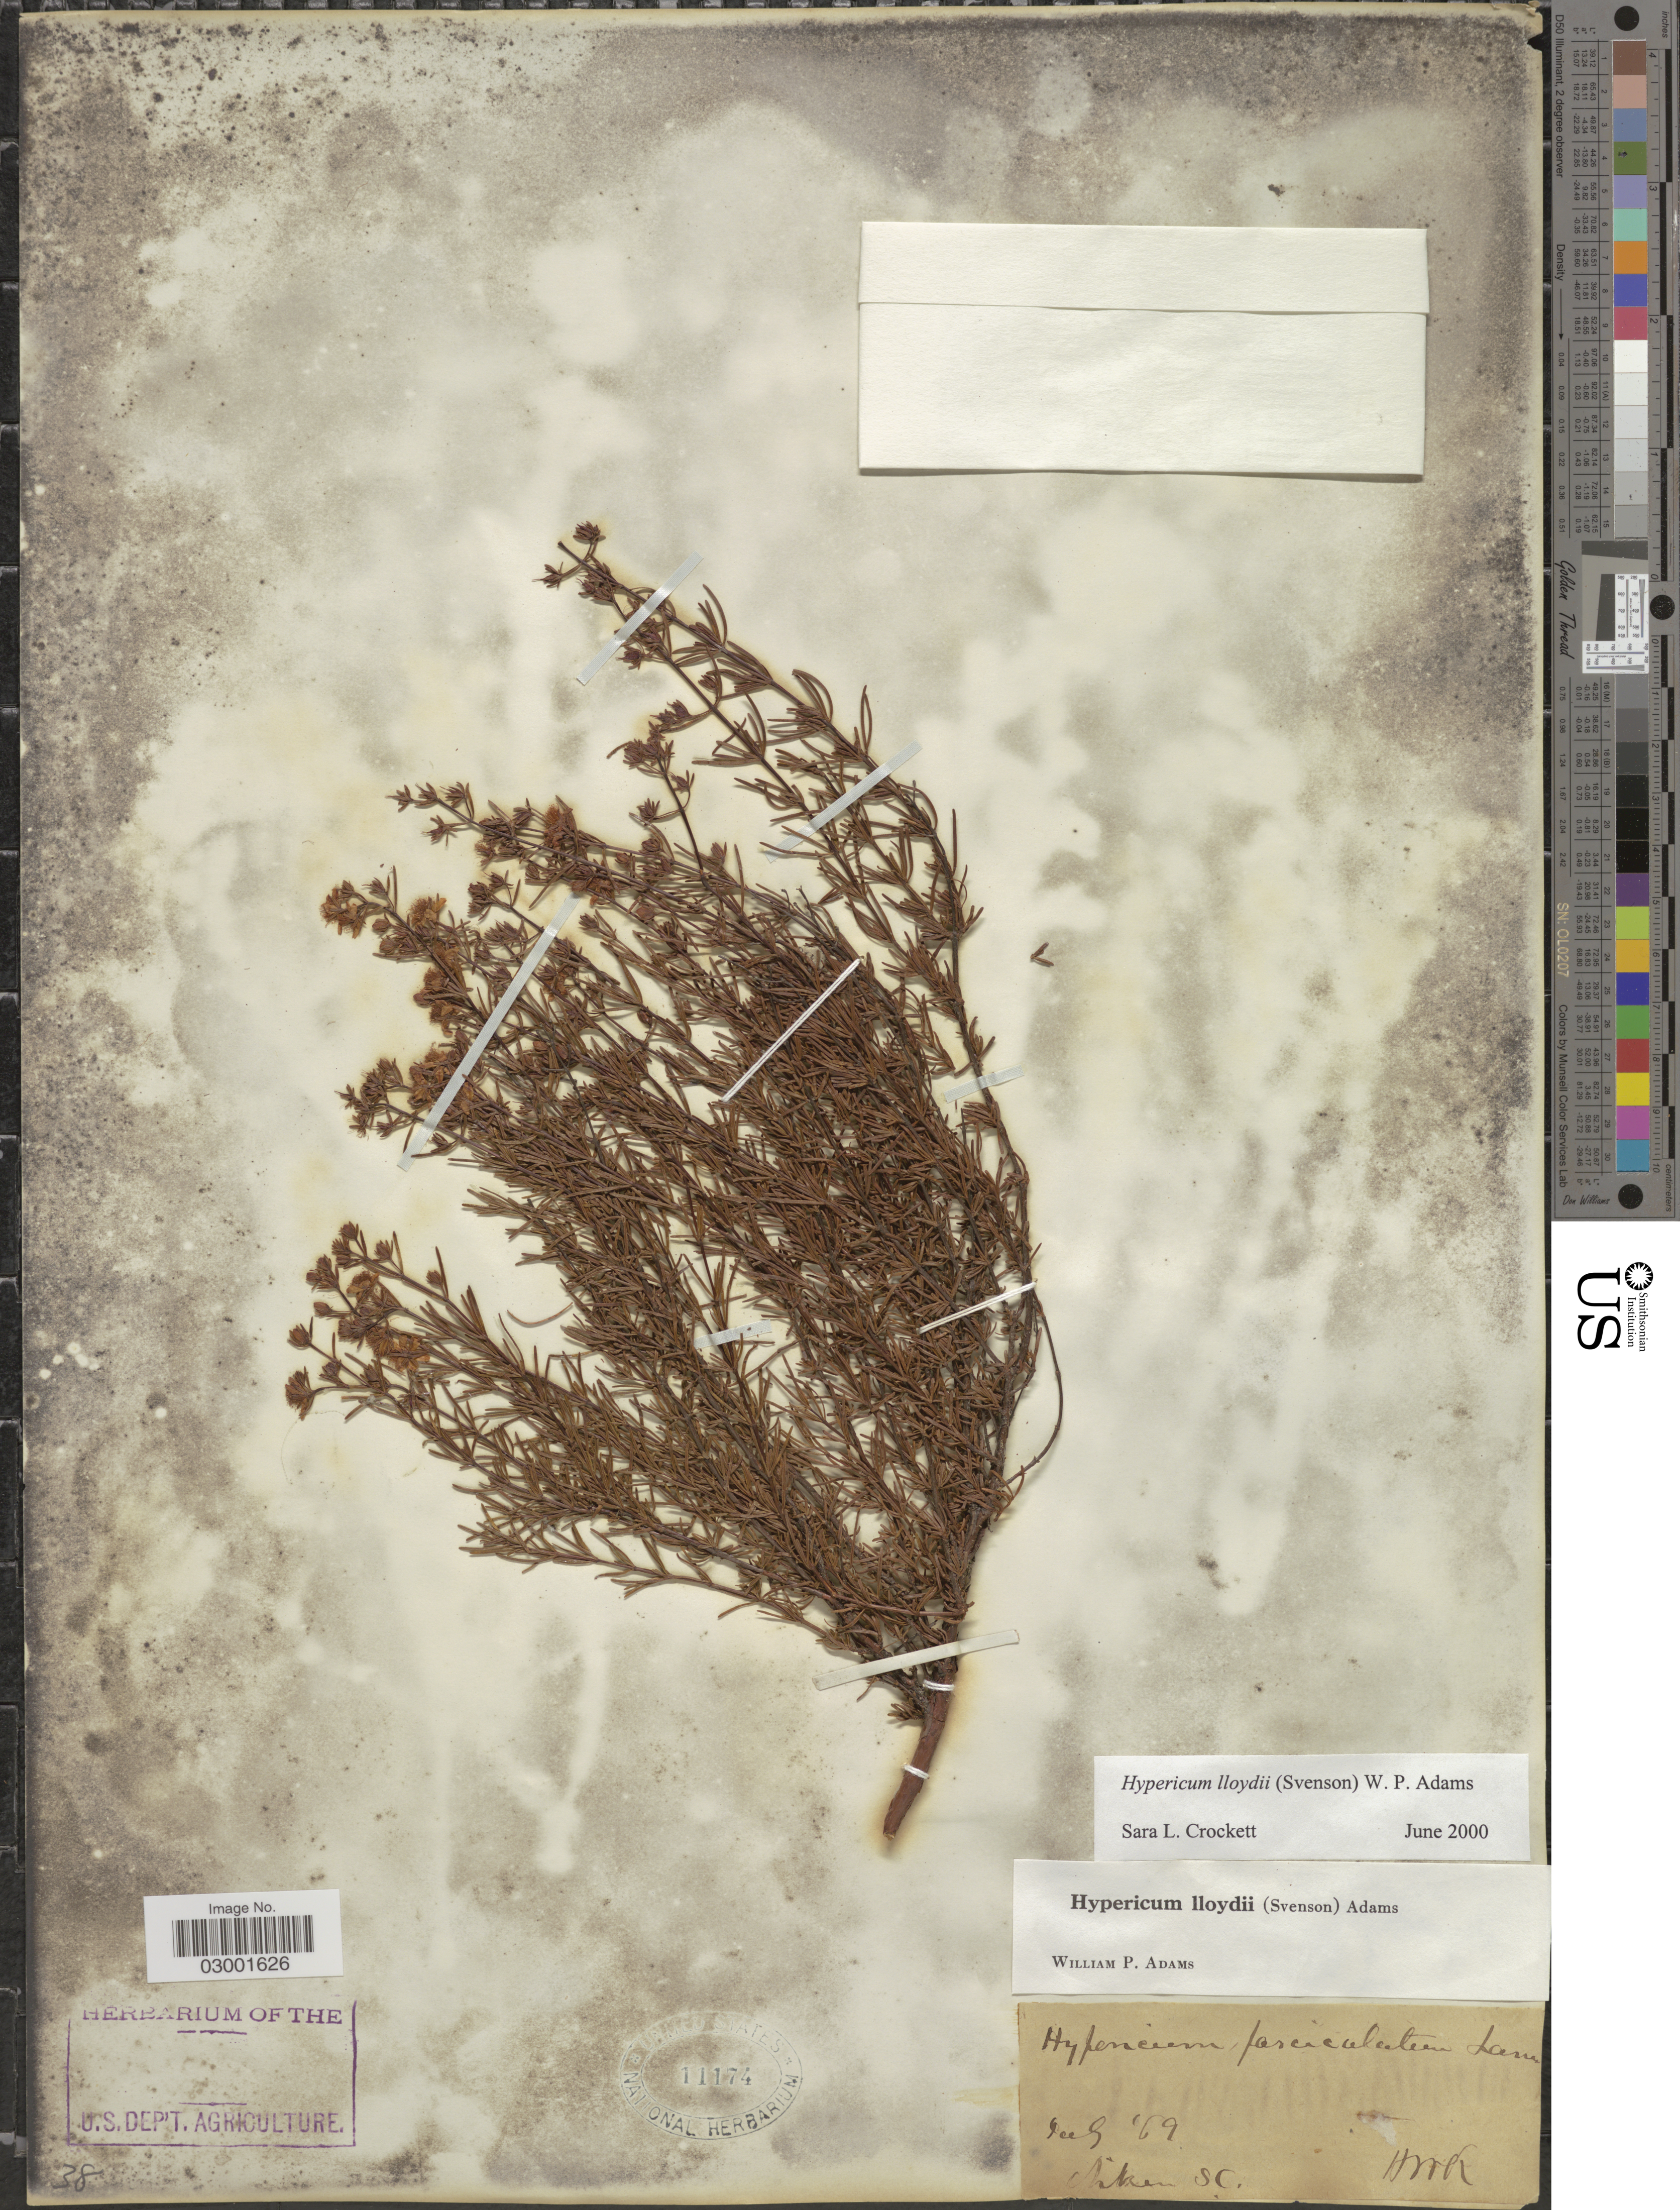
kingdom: Plantae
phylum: Tracheophyta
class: Magnoliopsida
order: Malpighiales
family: Hypericaceae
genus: Hypericum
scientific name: Hypericum lloydii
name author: (Svenson) W.P. Adams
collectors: H. W. R.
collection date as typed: Transcribed d/m/y: /8/69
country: United States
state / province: South Carolina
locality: Aiken.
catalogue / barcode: US 11174